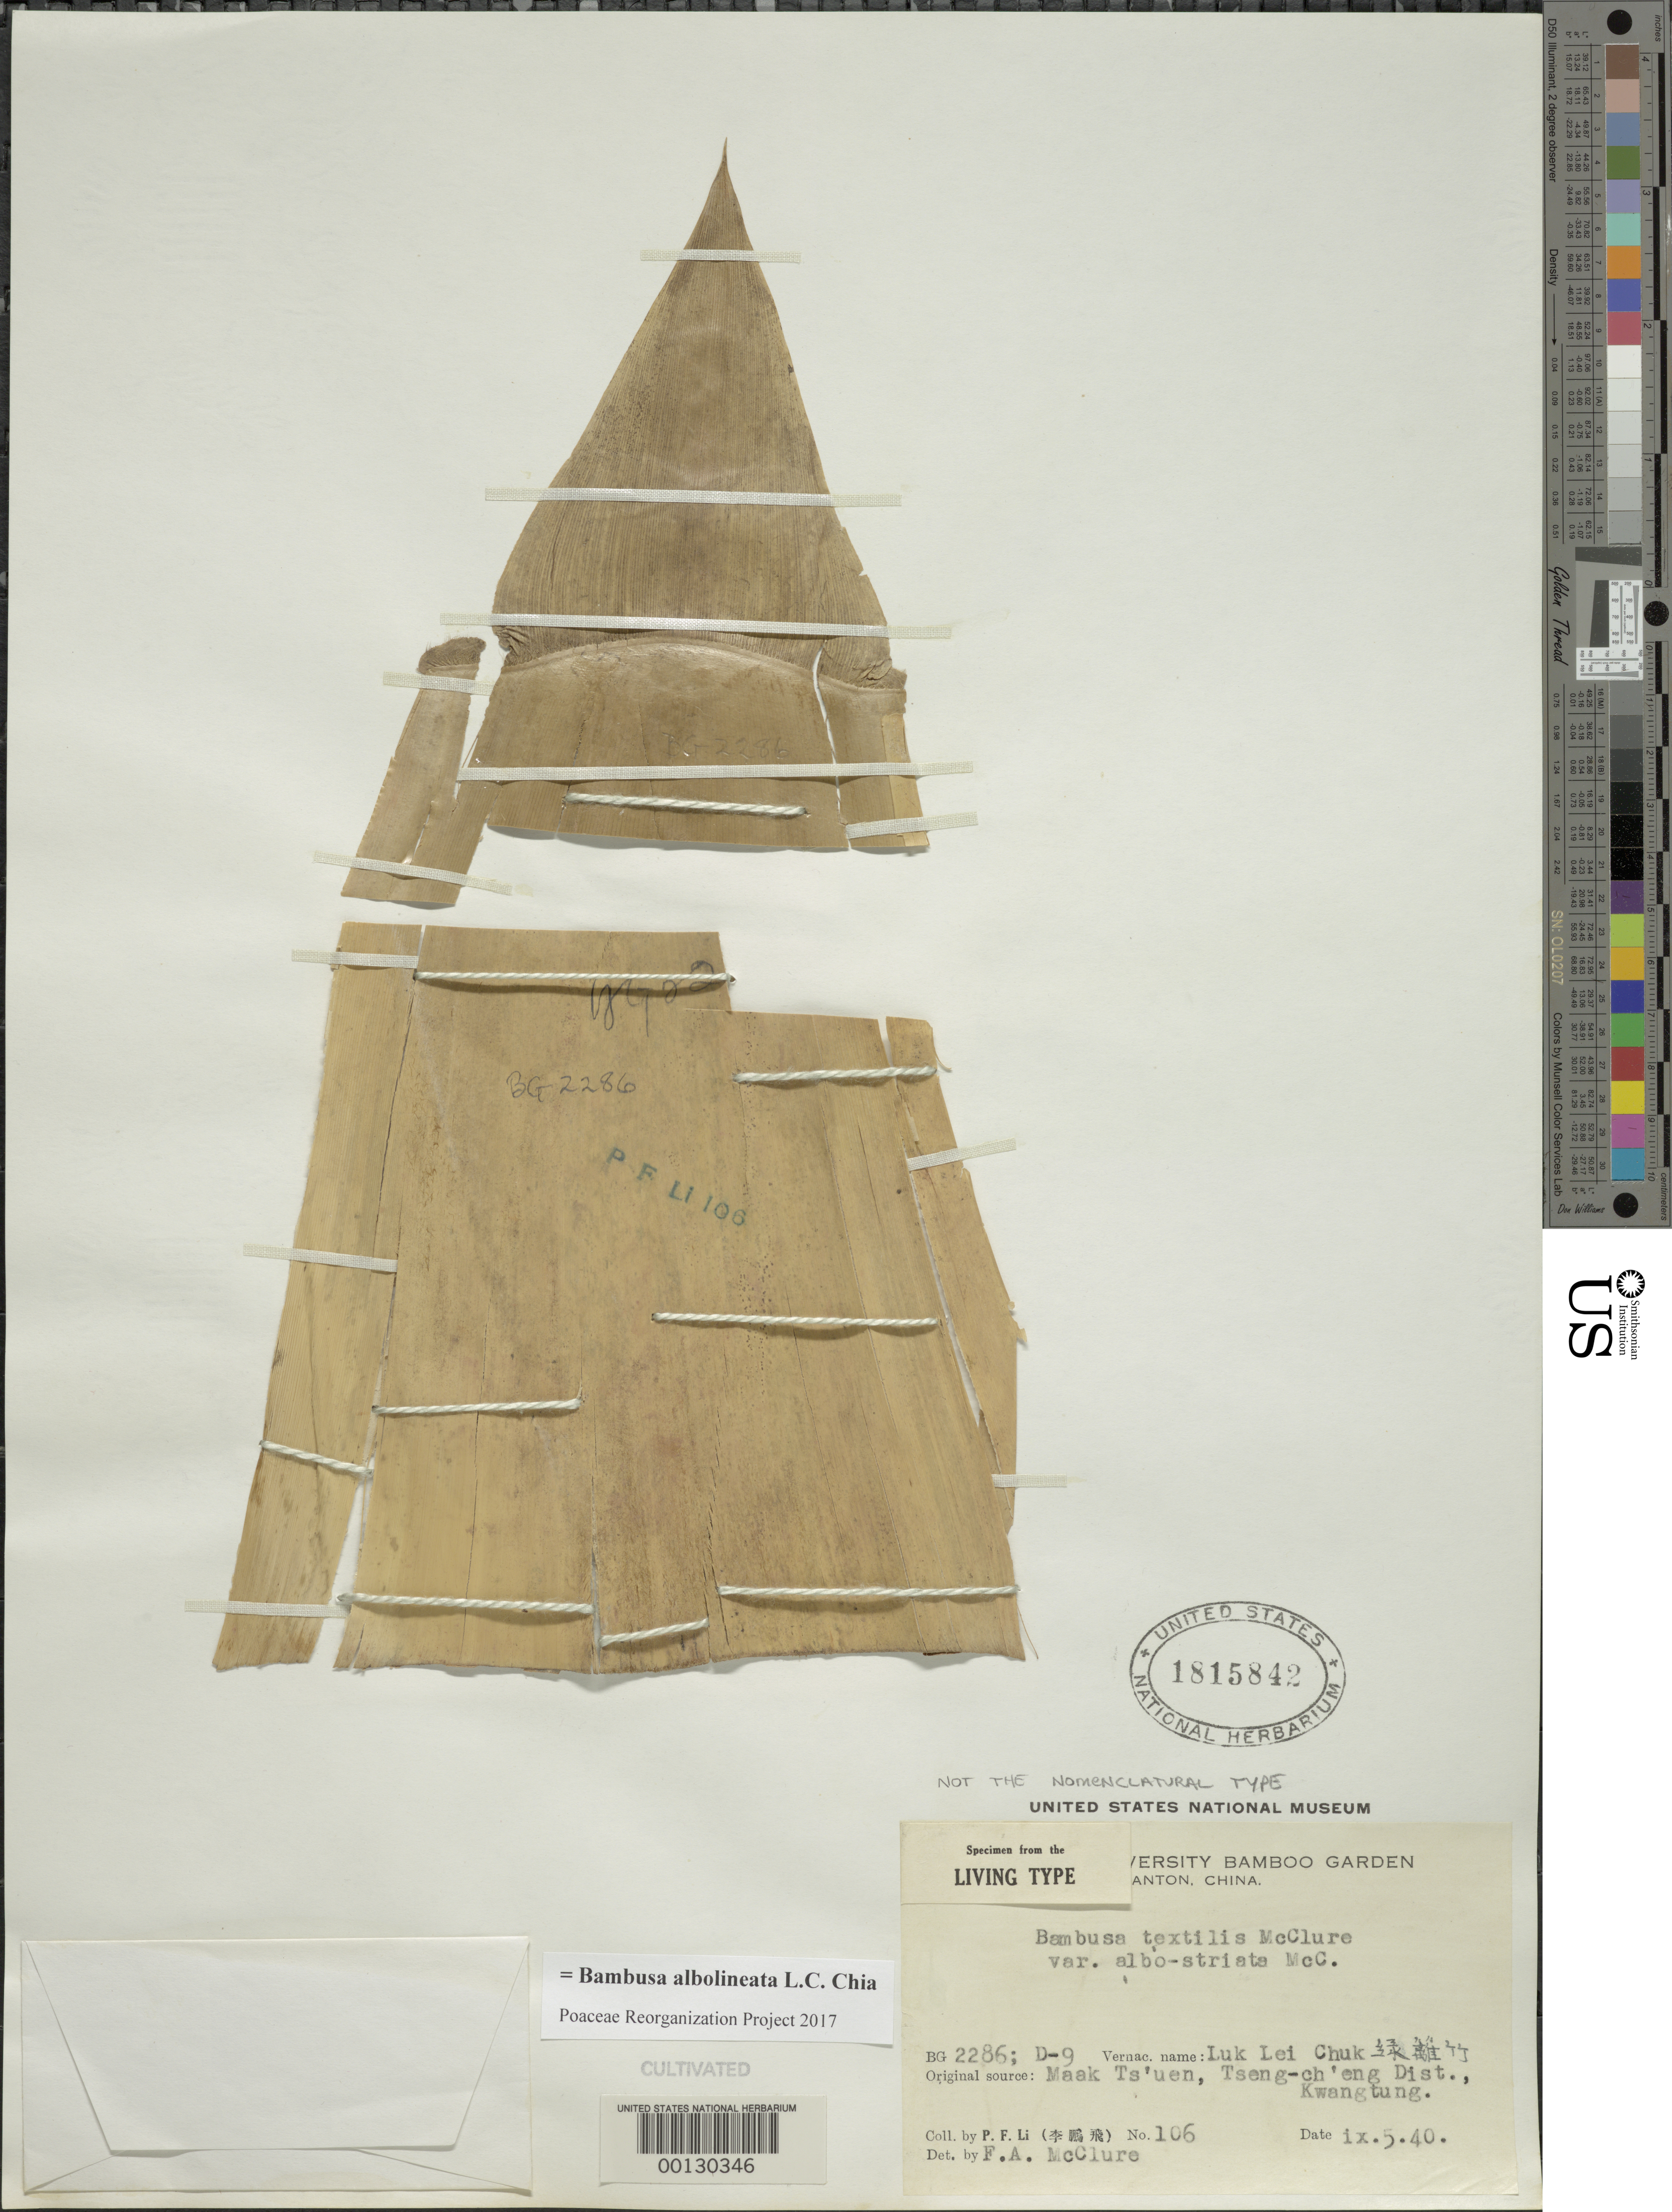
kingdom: Plantae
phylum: Tracheophyta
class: Liliopsida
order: Poales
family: Poaceae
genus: Bambusa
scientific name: Bambusa albolineata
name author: Chia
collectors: P. F. Li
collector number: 106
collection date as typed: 05 Sep 1940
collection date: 1940-09-05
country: China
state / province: Guangdong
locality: Canton, luk lei chuk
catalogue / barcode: US 1815842